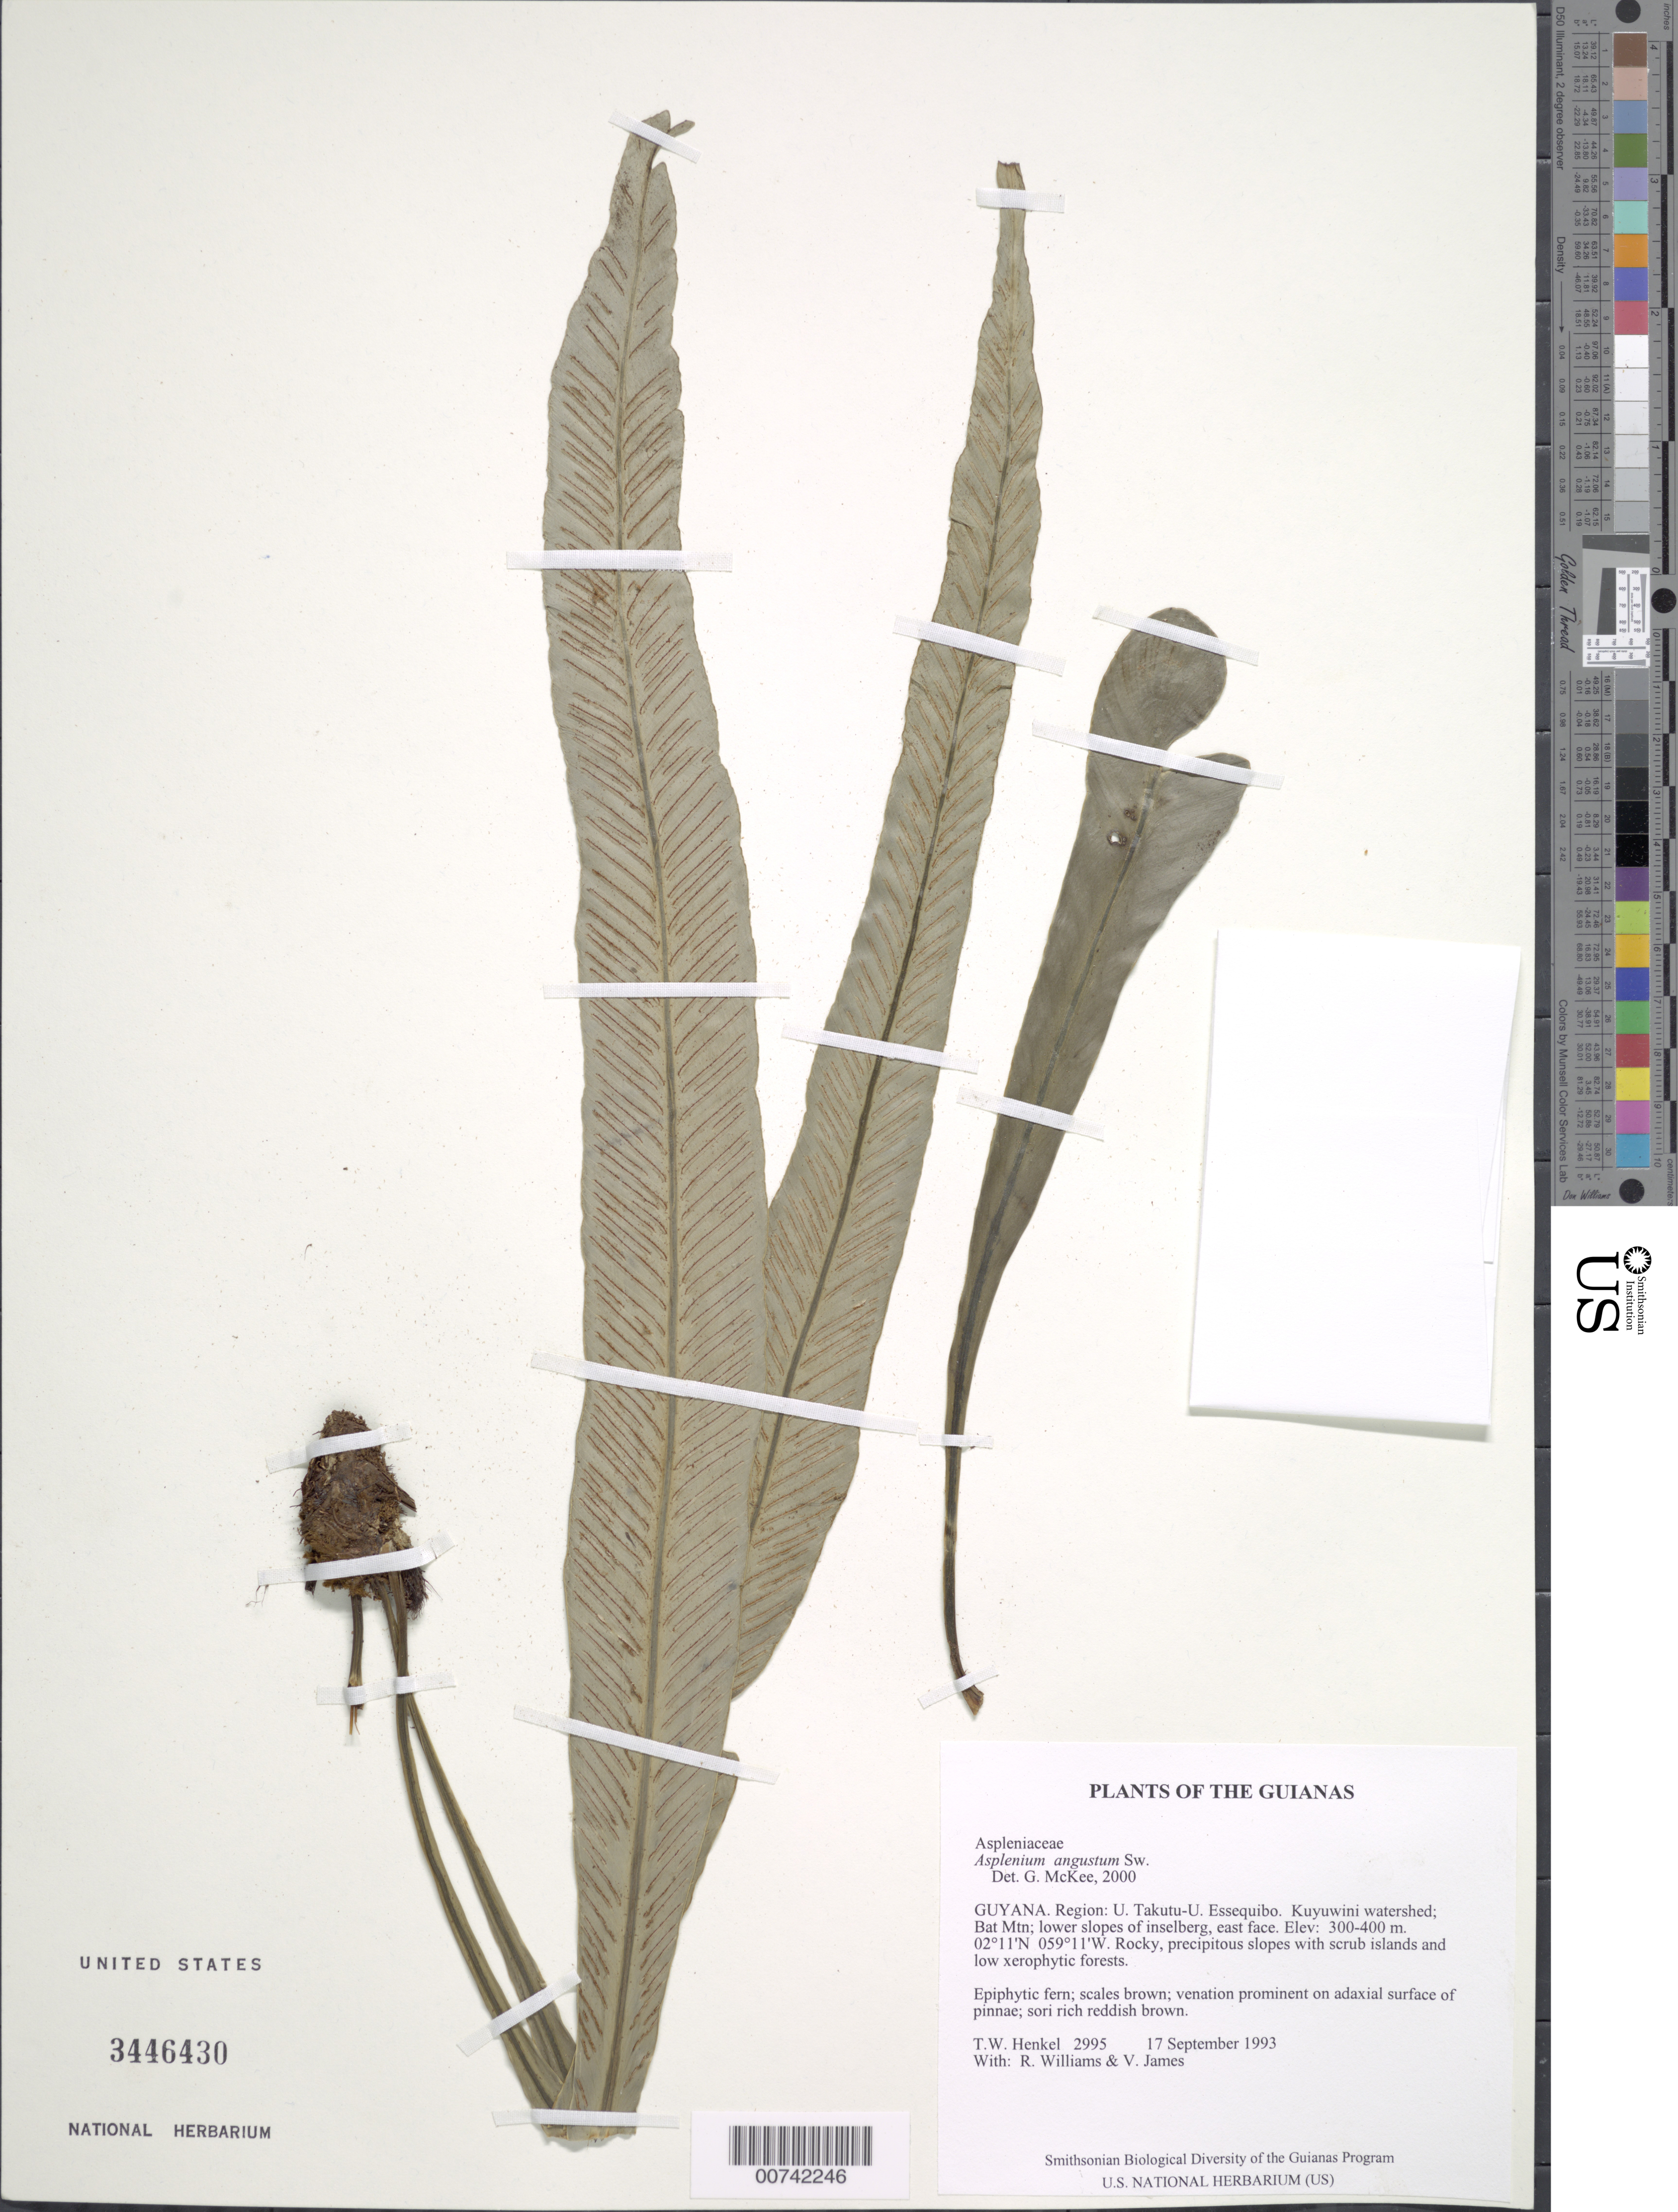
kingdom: Plantae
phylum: Tracheophyta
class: Polypodiopsida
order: Polypodiales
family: Aspleniaceae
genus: Asplenium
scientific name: Asplenium angustum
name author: Sw.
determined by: McKee, G. S., (US), NMNH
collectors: T. Henkel, R. Williams & V. James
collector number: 2995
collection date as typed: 17 September 1993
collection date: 1993-09-17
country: Guyana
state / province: U. Takutu-U. Essequibo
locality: Kuyuwini watershed; Bat Mtn; lower slopes of inselberg, east face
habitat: Rocky, precipitous slopes with scrub islands and low xerophytic forests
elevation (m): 300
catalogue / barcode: US 3446430